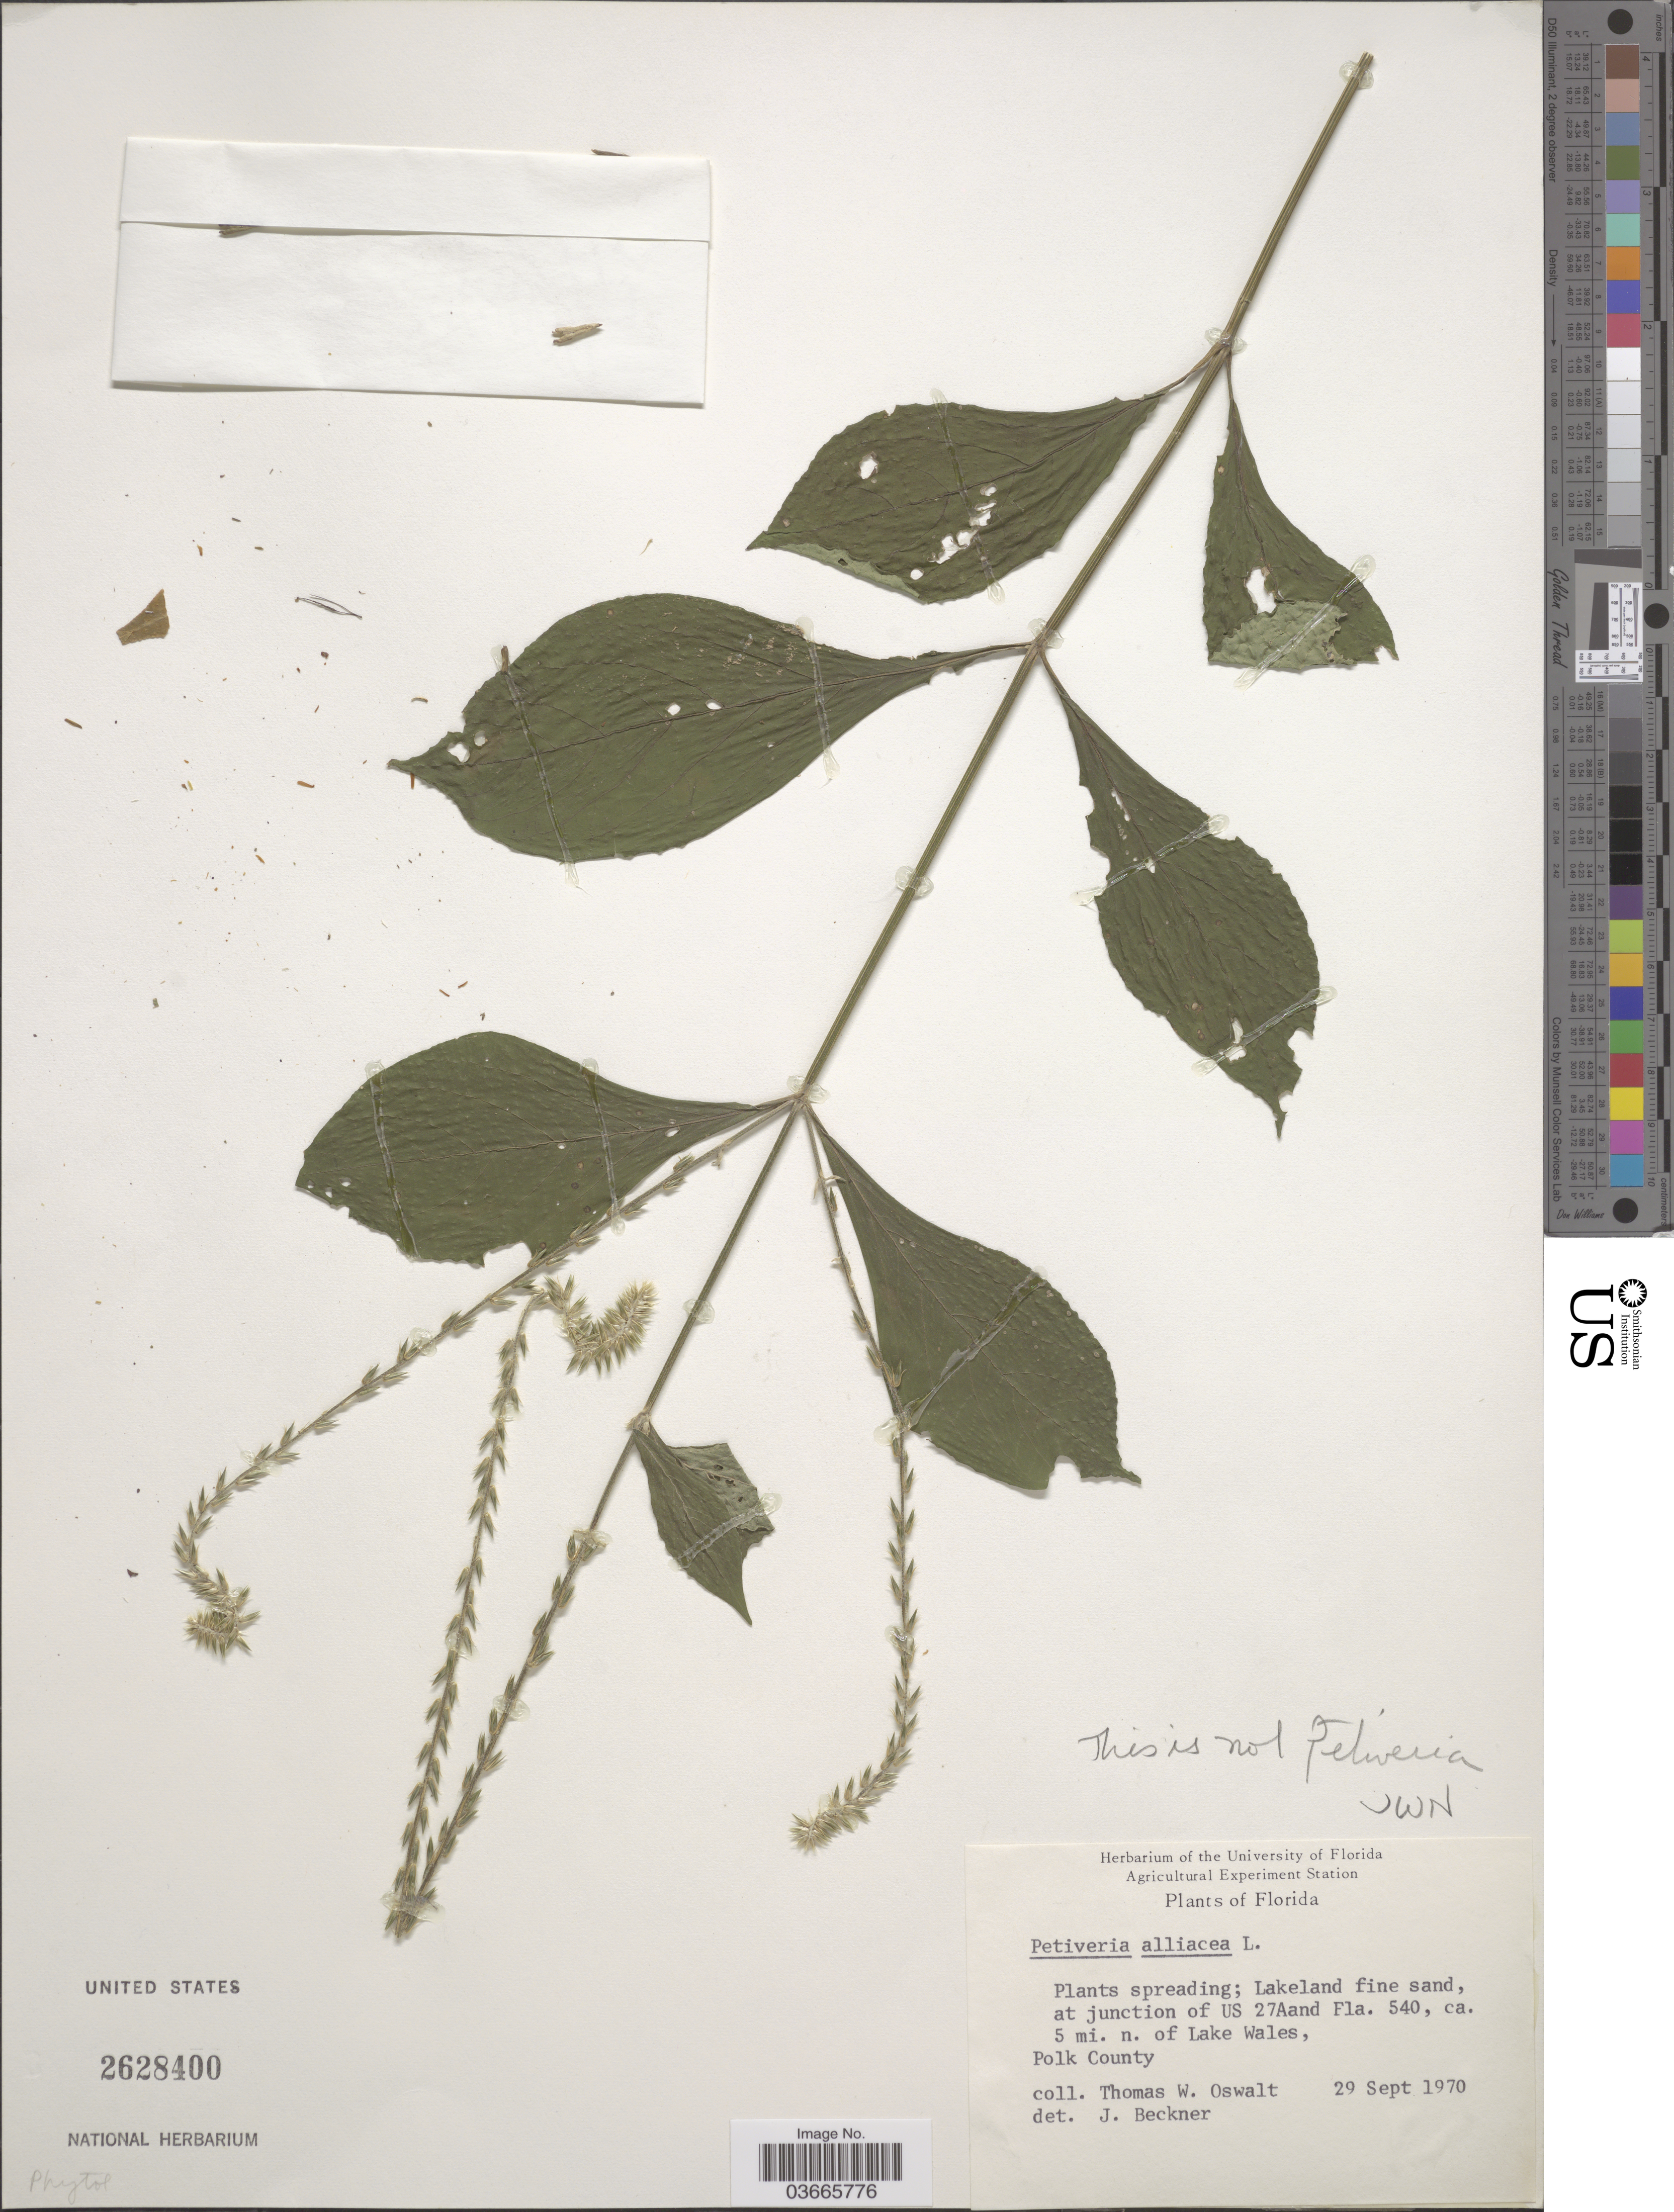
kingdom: Plantae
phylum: Tracheophyta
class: Magnoliopsida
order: Caryophyllales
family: Phytolaccaceae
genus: Petiveria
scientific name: Petiveria alliacea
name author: L.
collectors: T. Oswalt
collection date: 1970-09-29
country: United States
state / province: Florida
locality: At junction of US 27Aand Fla. 540, ca. 5 mi. n. of Lake Wales, Polk County.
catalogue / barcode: US 2628400